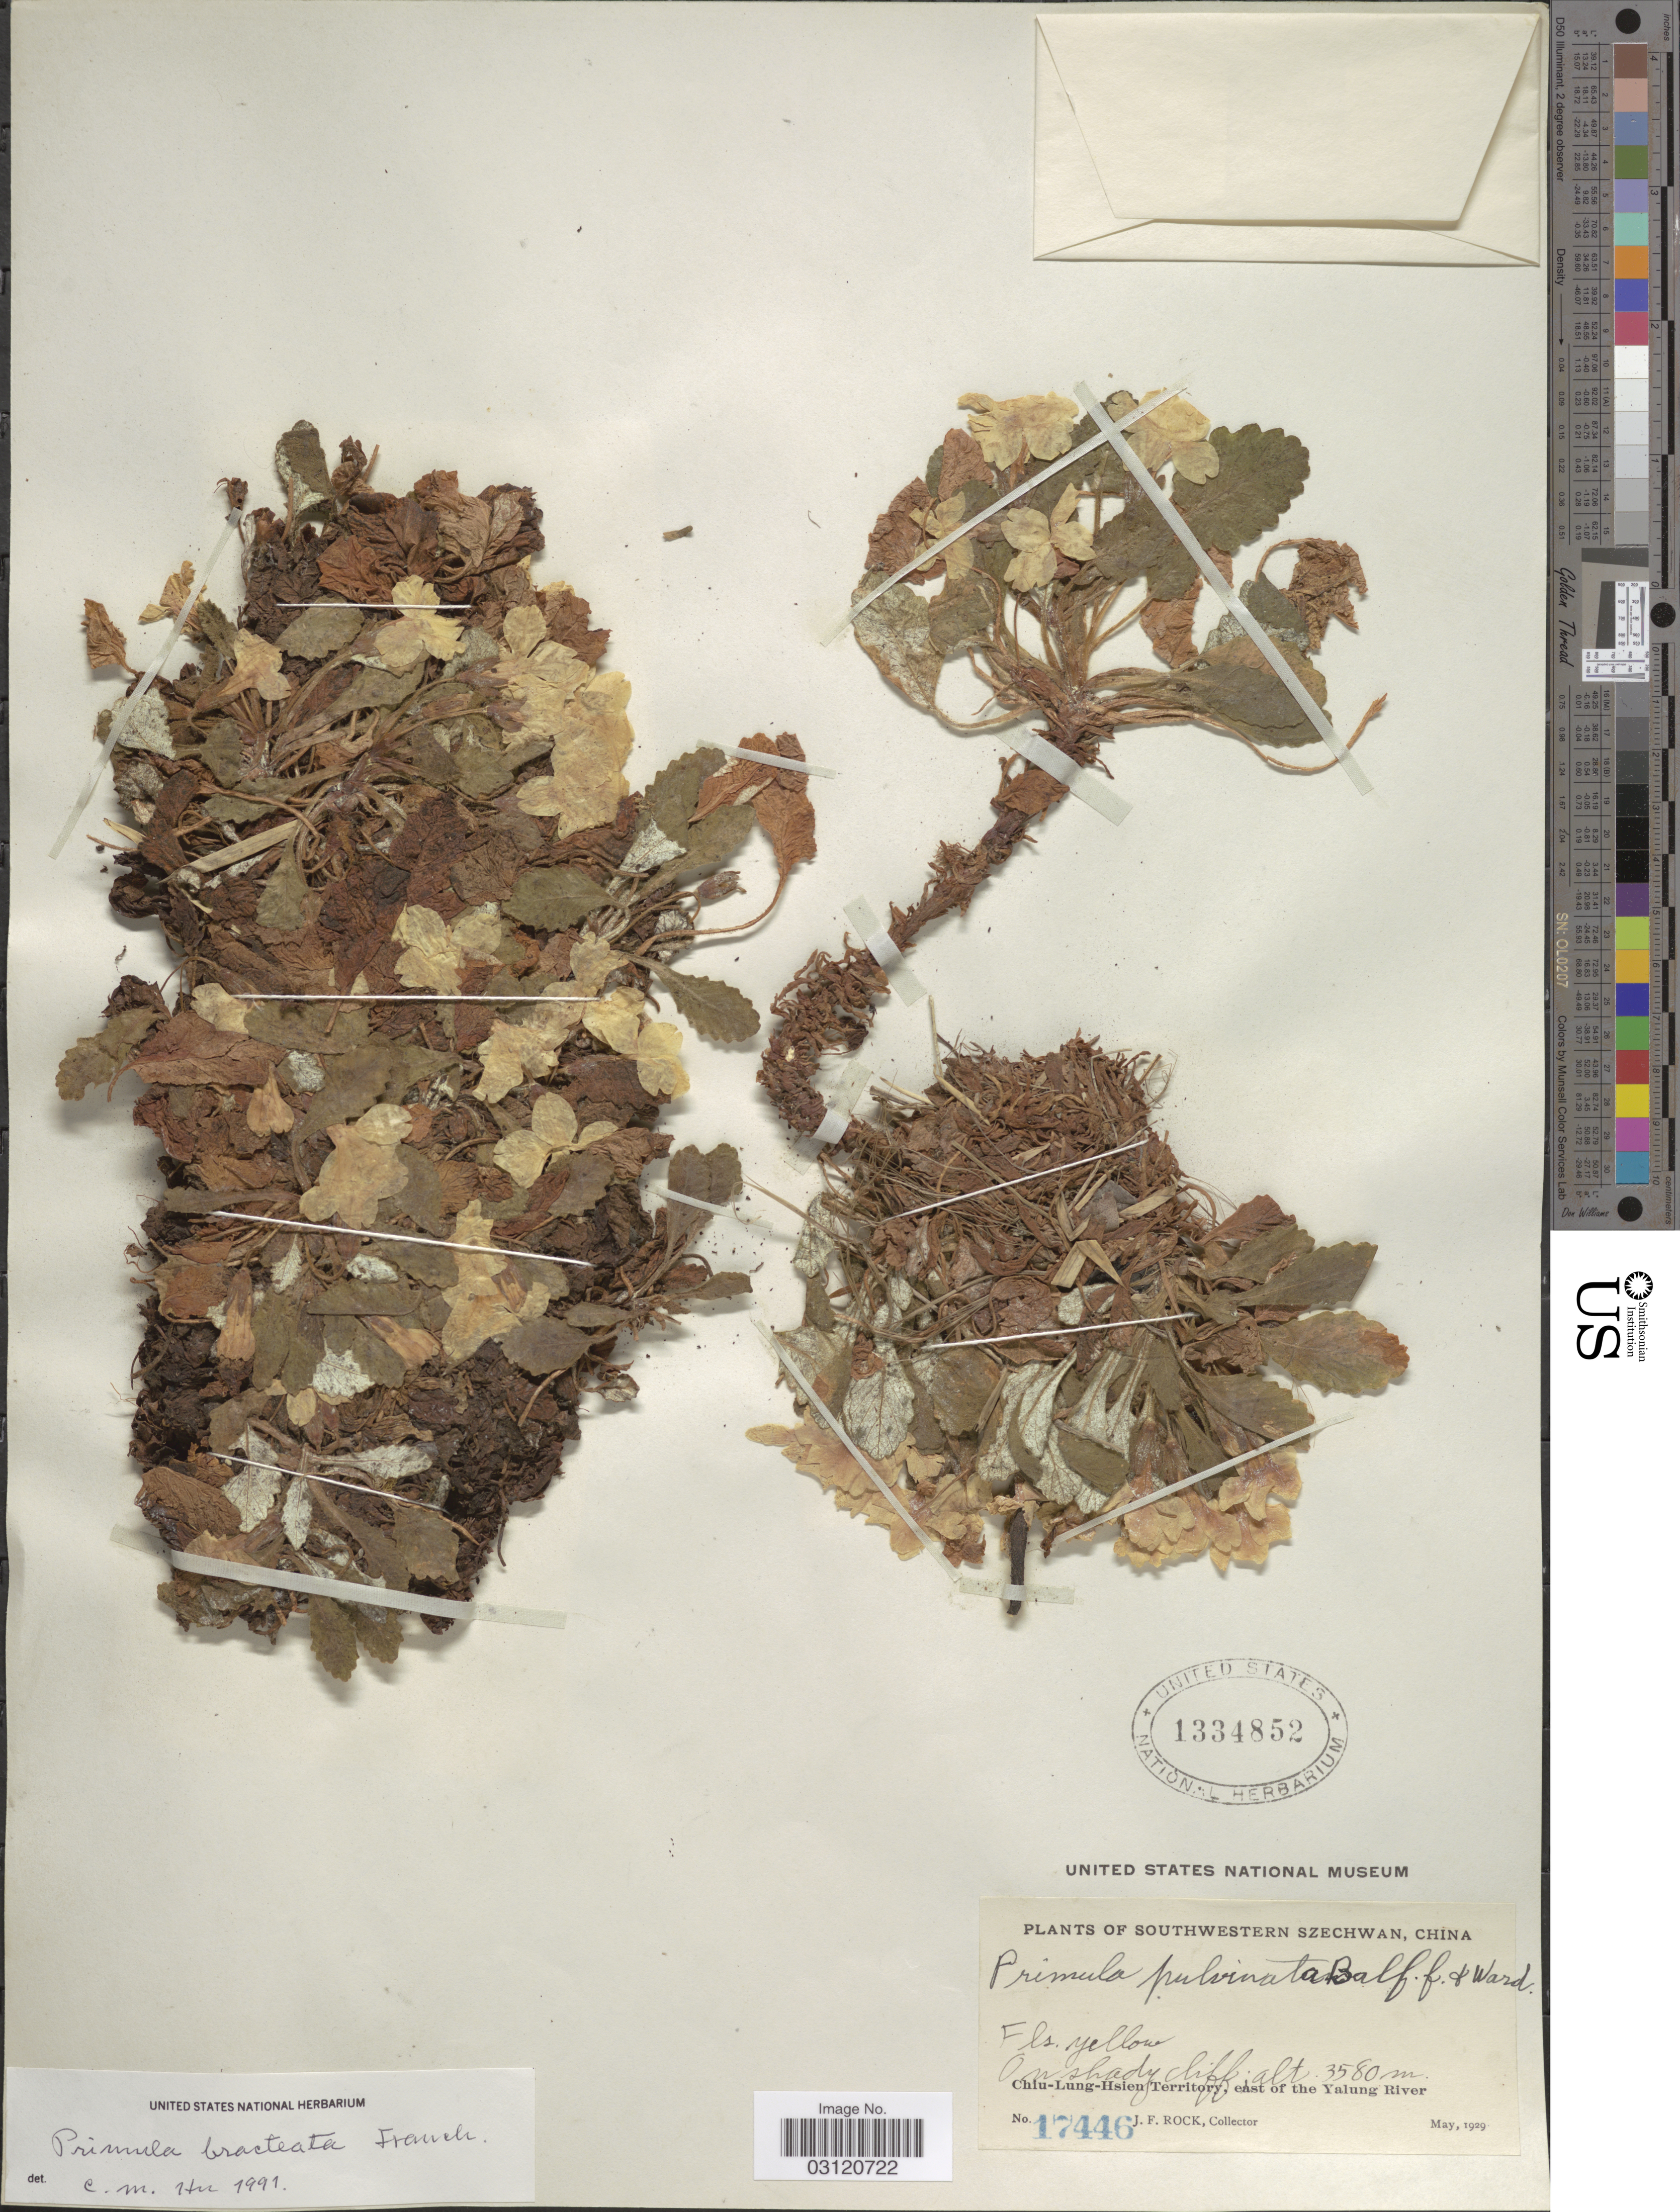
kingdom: Plantae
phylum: Tracheophyta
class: Magnoliopsida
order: Ericales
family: Primulaceae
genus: Primula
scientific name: Primula bracteata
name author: Franch.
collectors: J. Rock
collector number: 17446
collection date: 1929-05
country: China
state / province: Sichuan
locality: Southwestern Szechwan, Chiu-Lung-Hsien Territory, east of the Yalung River.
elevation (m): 3580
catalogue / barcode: US 1334852